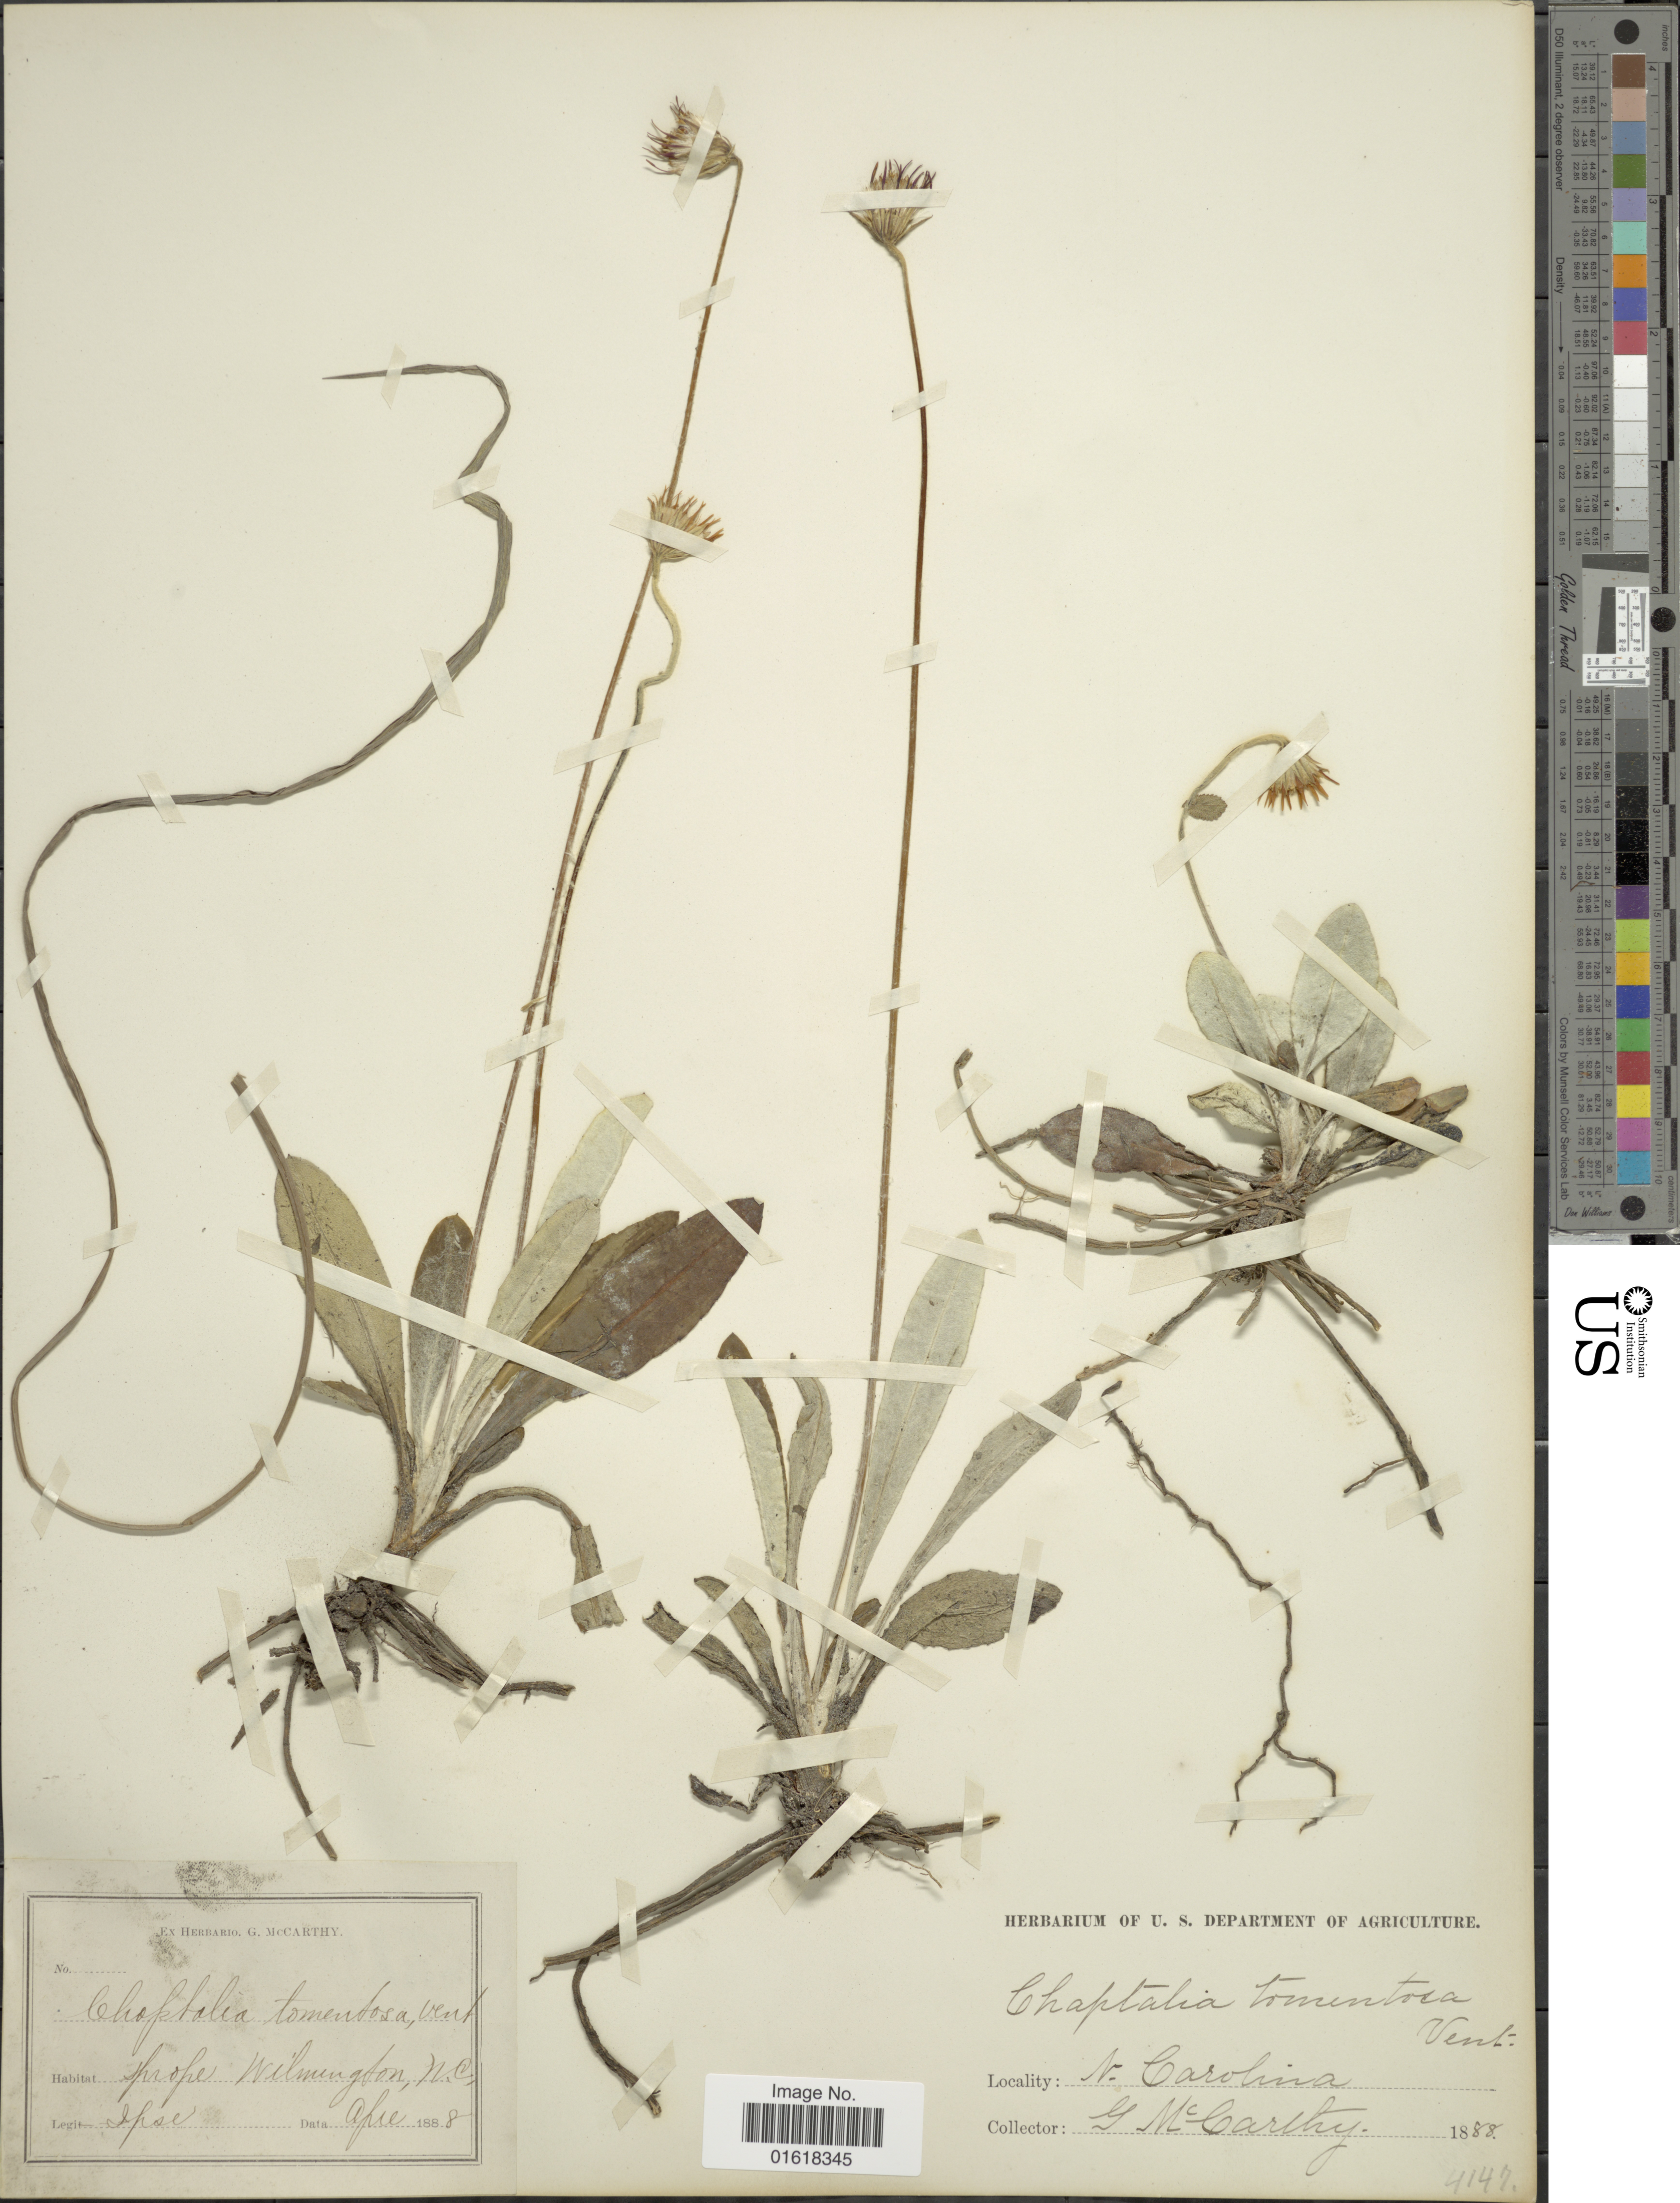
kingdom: Plantae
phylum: Tracheophyta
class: Magnoliopsida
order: Asterales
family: Asteraceae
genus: Chaptalia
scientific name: Chaptalia tomentosa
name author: Vent.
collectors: G. McCarthy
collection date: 1888-04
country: United States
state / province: North Carolina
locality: Prope Wilmington